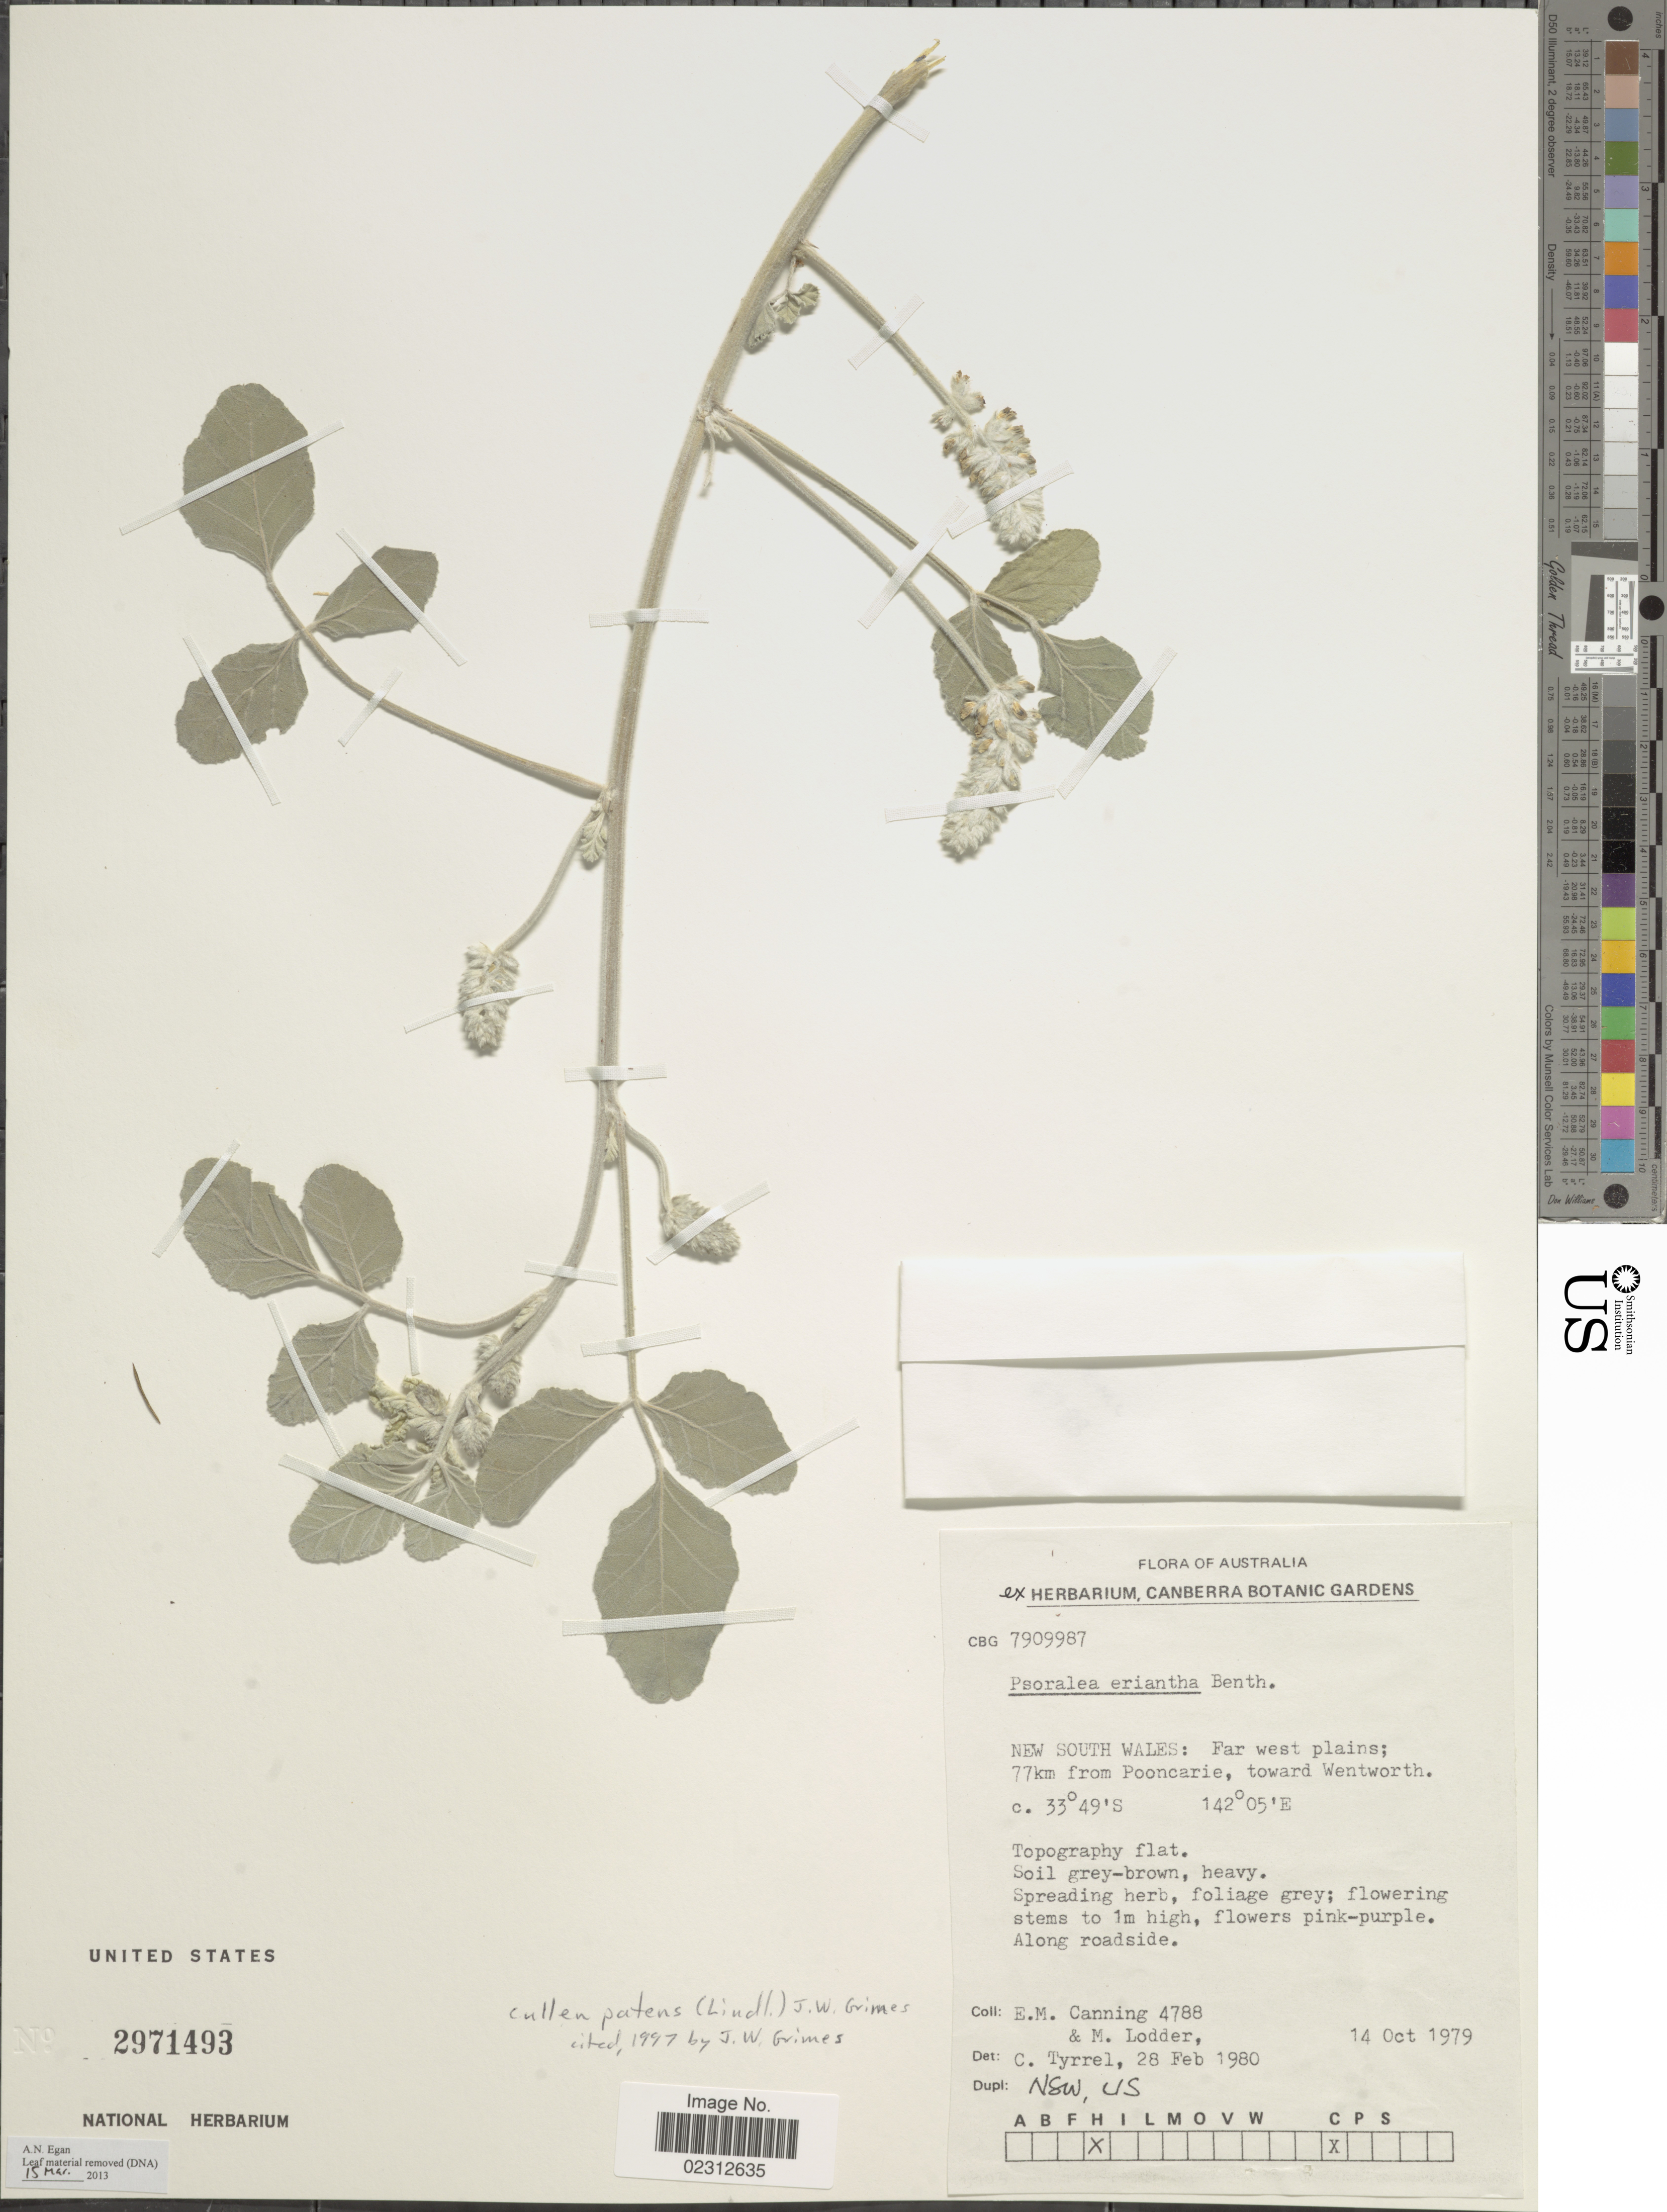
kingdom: Plantae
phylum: Tracheophyta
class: Magnoliopsida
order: Fabales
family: Fabaceae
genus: Cullen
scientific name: Cullen patens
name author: (Lindl.) J.W. Grimes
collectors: E. Canning & M. Lodder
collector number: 4788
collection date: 1979-10-14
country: Australia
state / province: New South Wales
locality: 77 km from Pooncarie, toward Wentworth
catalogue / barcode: US 2971493